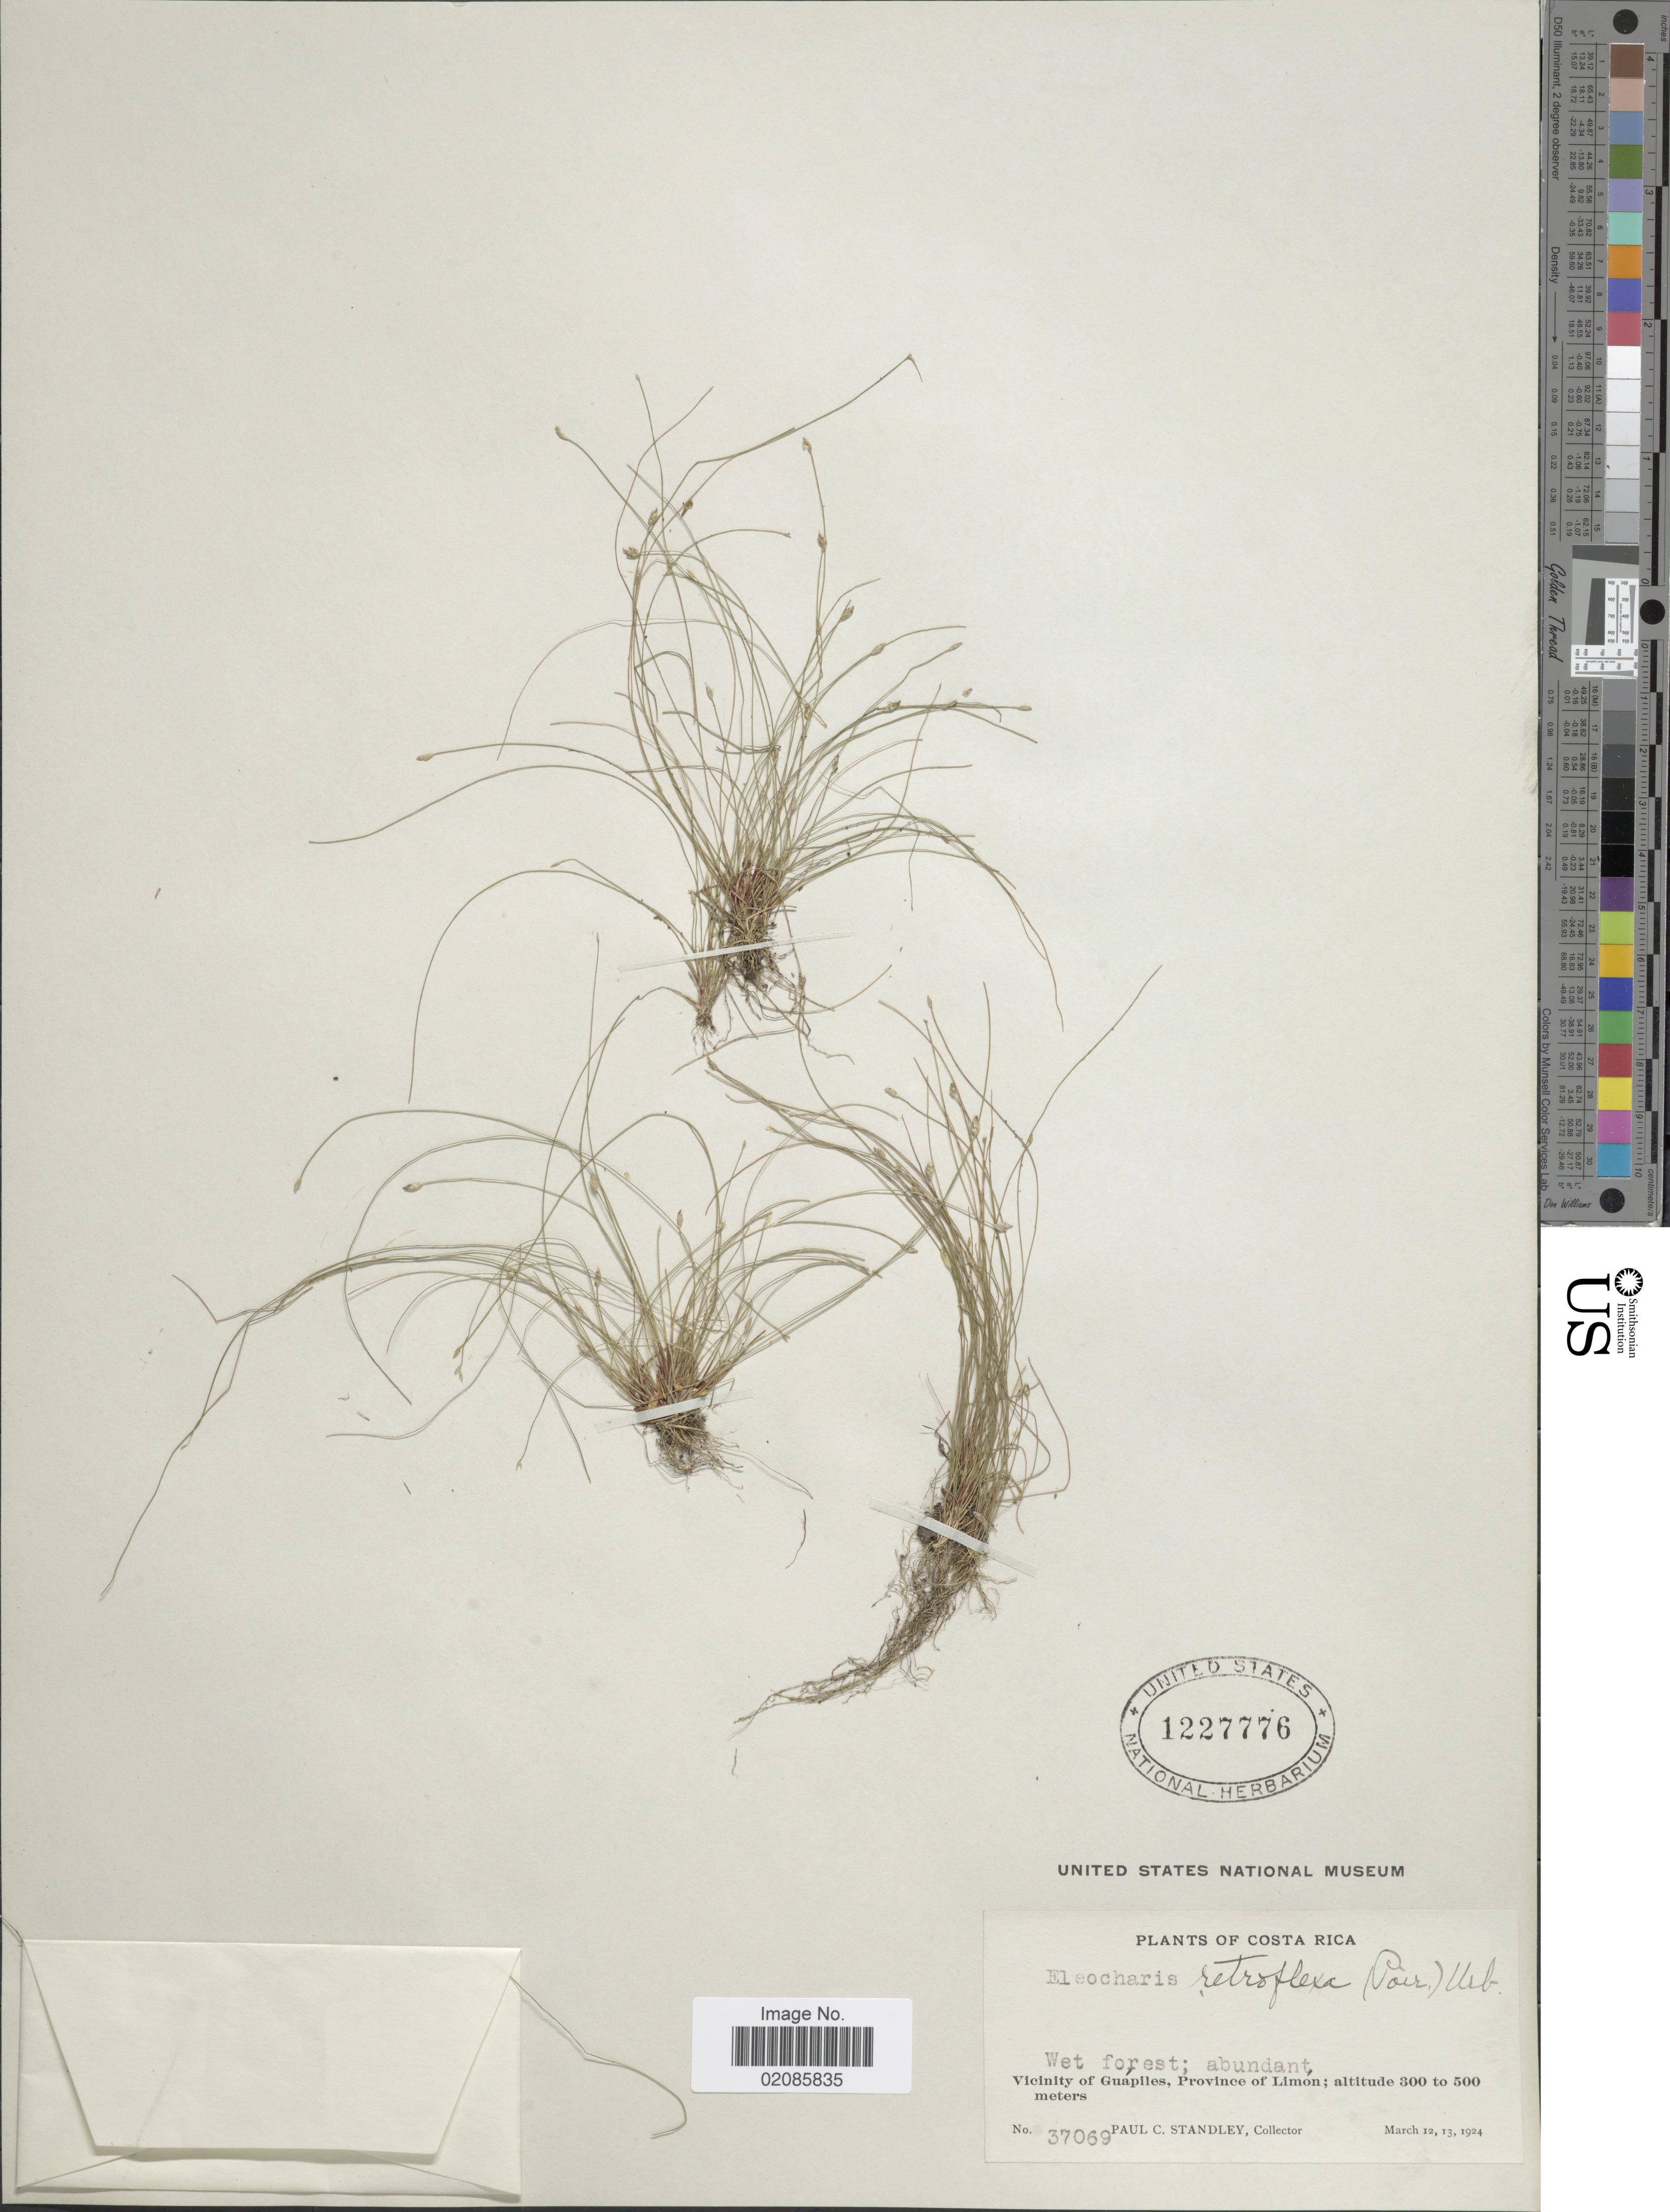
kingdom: Plantae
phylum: Tracheophyta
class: Liliopsida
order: Poales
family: Cyperaceae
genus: Eleocharis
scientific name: Eleocharis retroflexa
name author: (Poir.) Urb.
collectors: P. C. Standley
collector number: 37069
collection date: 1924-03-12/1924-03-13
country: Costa Rica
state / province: Limón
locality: Vicinity of Guápiles, Province of Limón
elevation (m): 300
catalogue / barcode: US 1227776